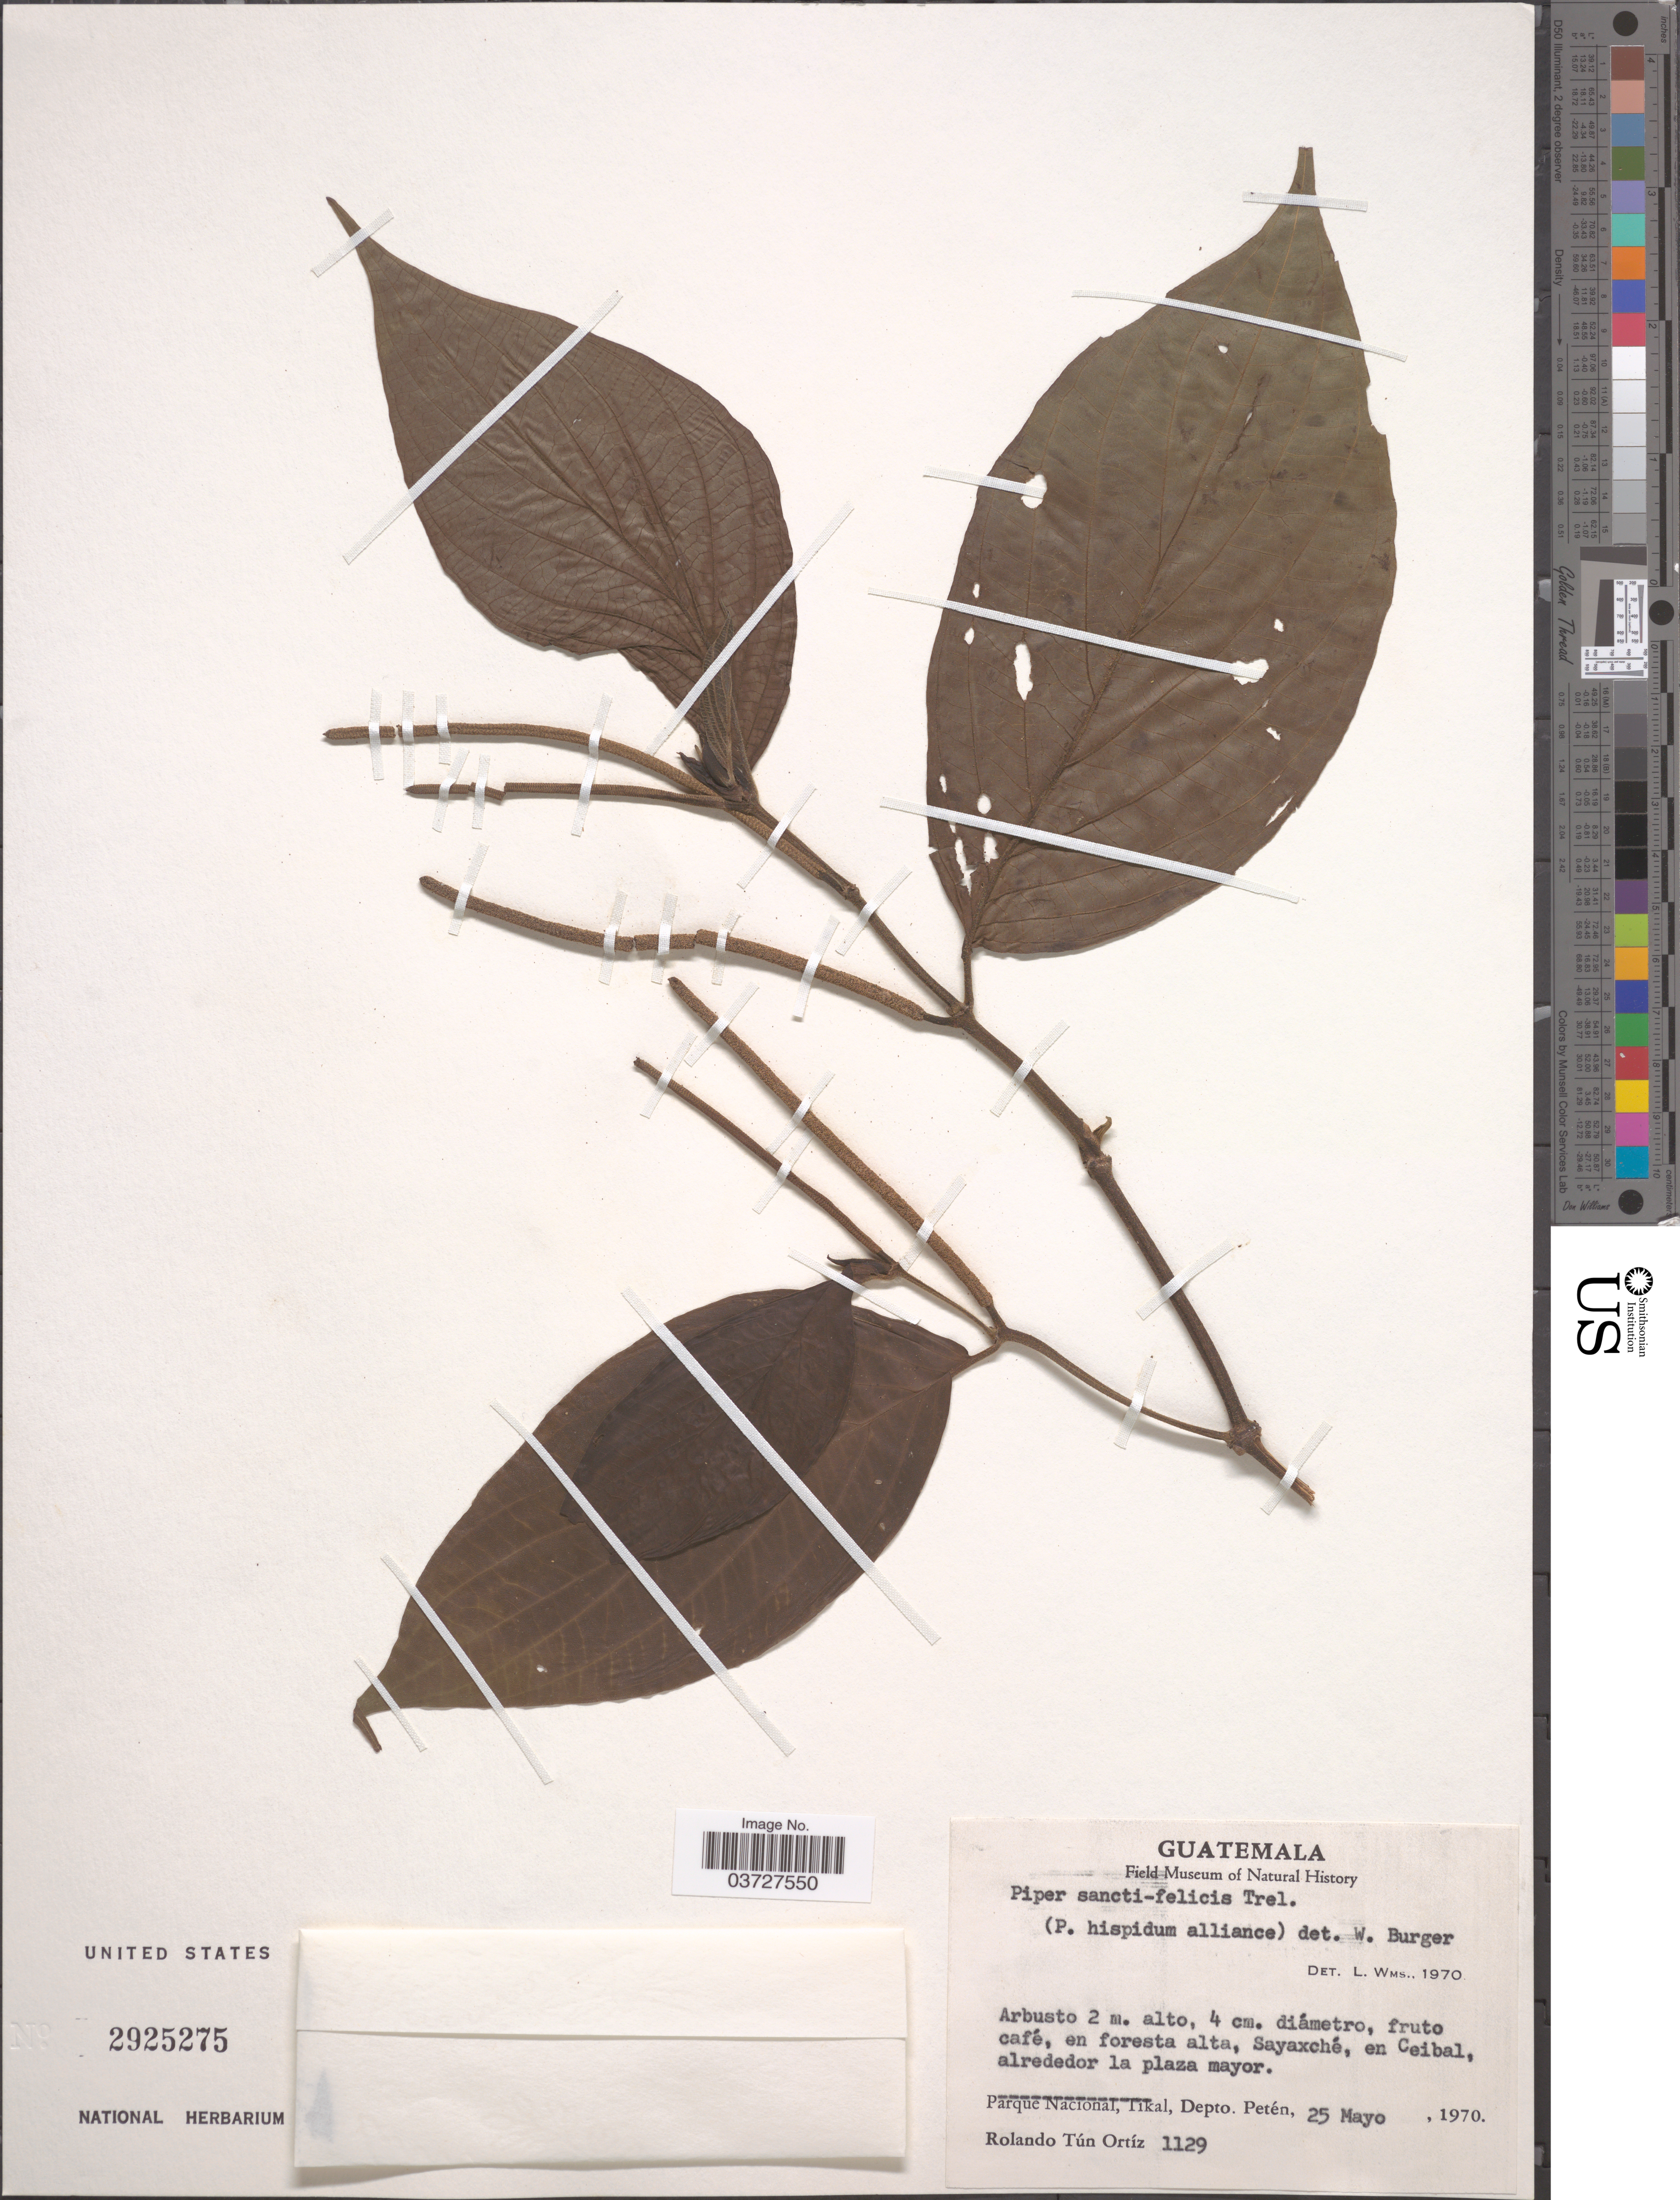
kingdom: Plantae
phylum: Tracheophyta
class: Magnoliopsida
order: Piperales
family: Piperaceae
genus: Piper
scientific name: Piper hispidum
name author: Sw.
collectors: R. T. Ortíz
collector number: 1129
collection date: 1970-05-25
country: Guatemala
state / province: El Peten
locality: En foresta alta, Sayaxché, en Ceibal, alrededor la plaza mayor. Depto. Petén.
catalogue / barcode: US 2925275